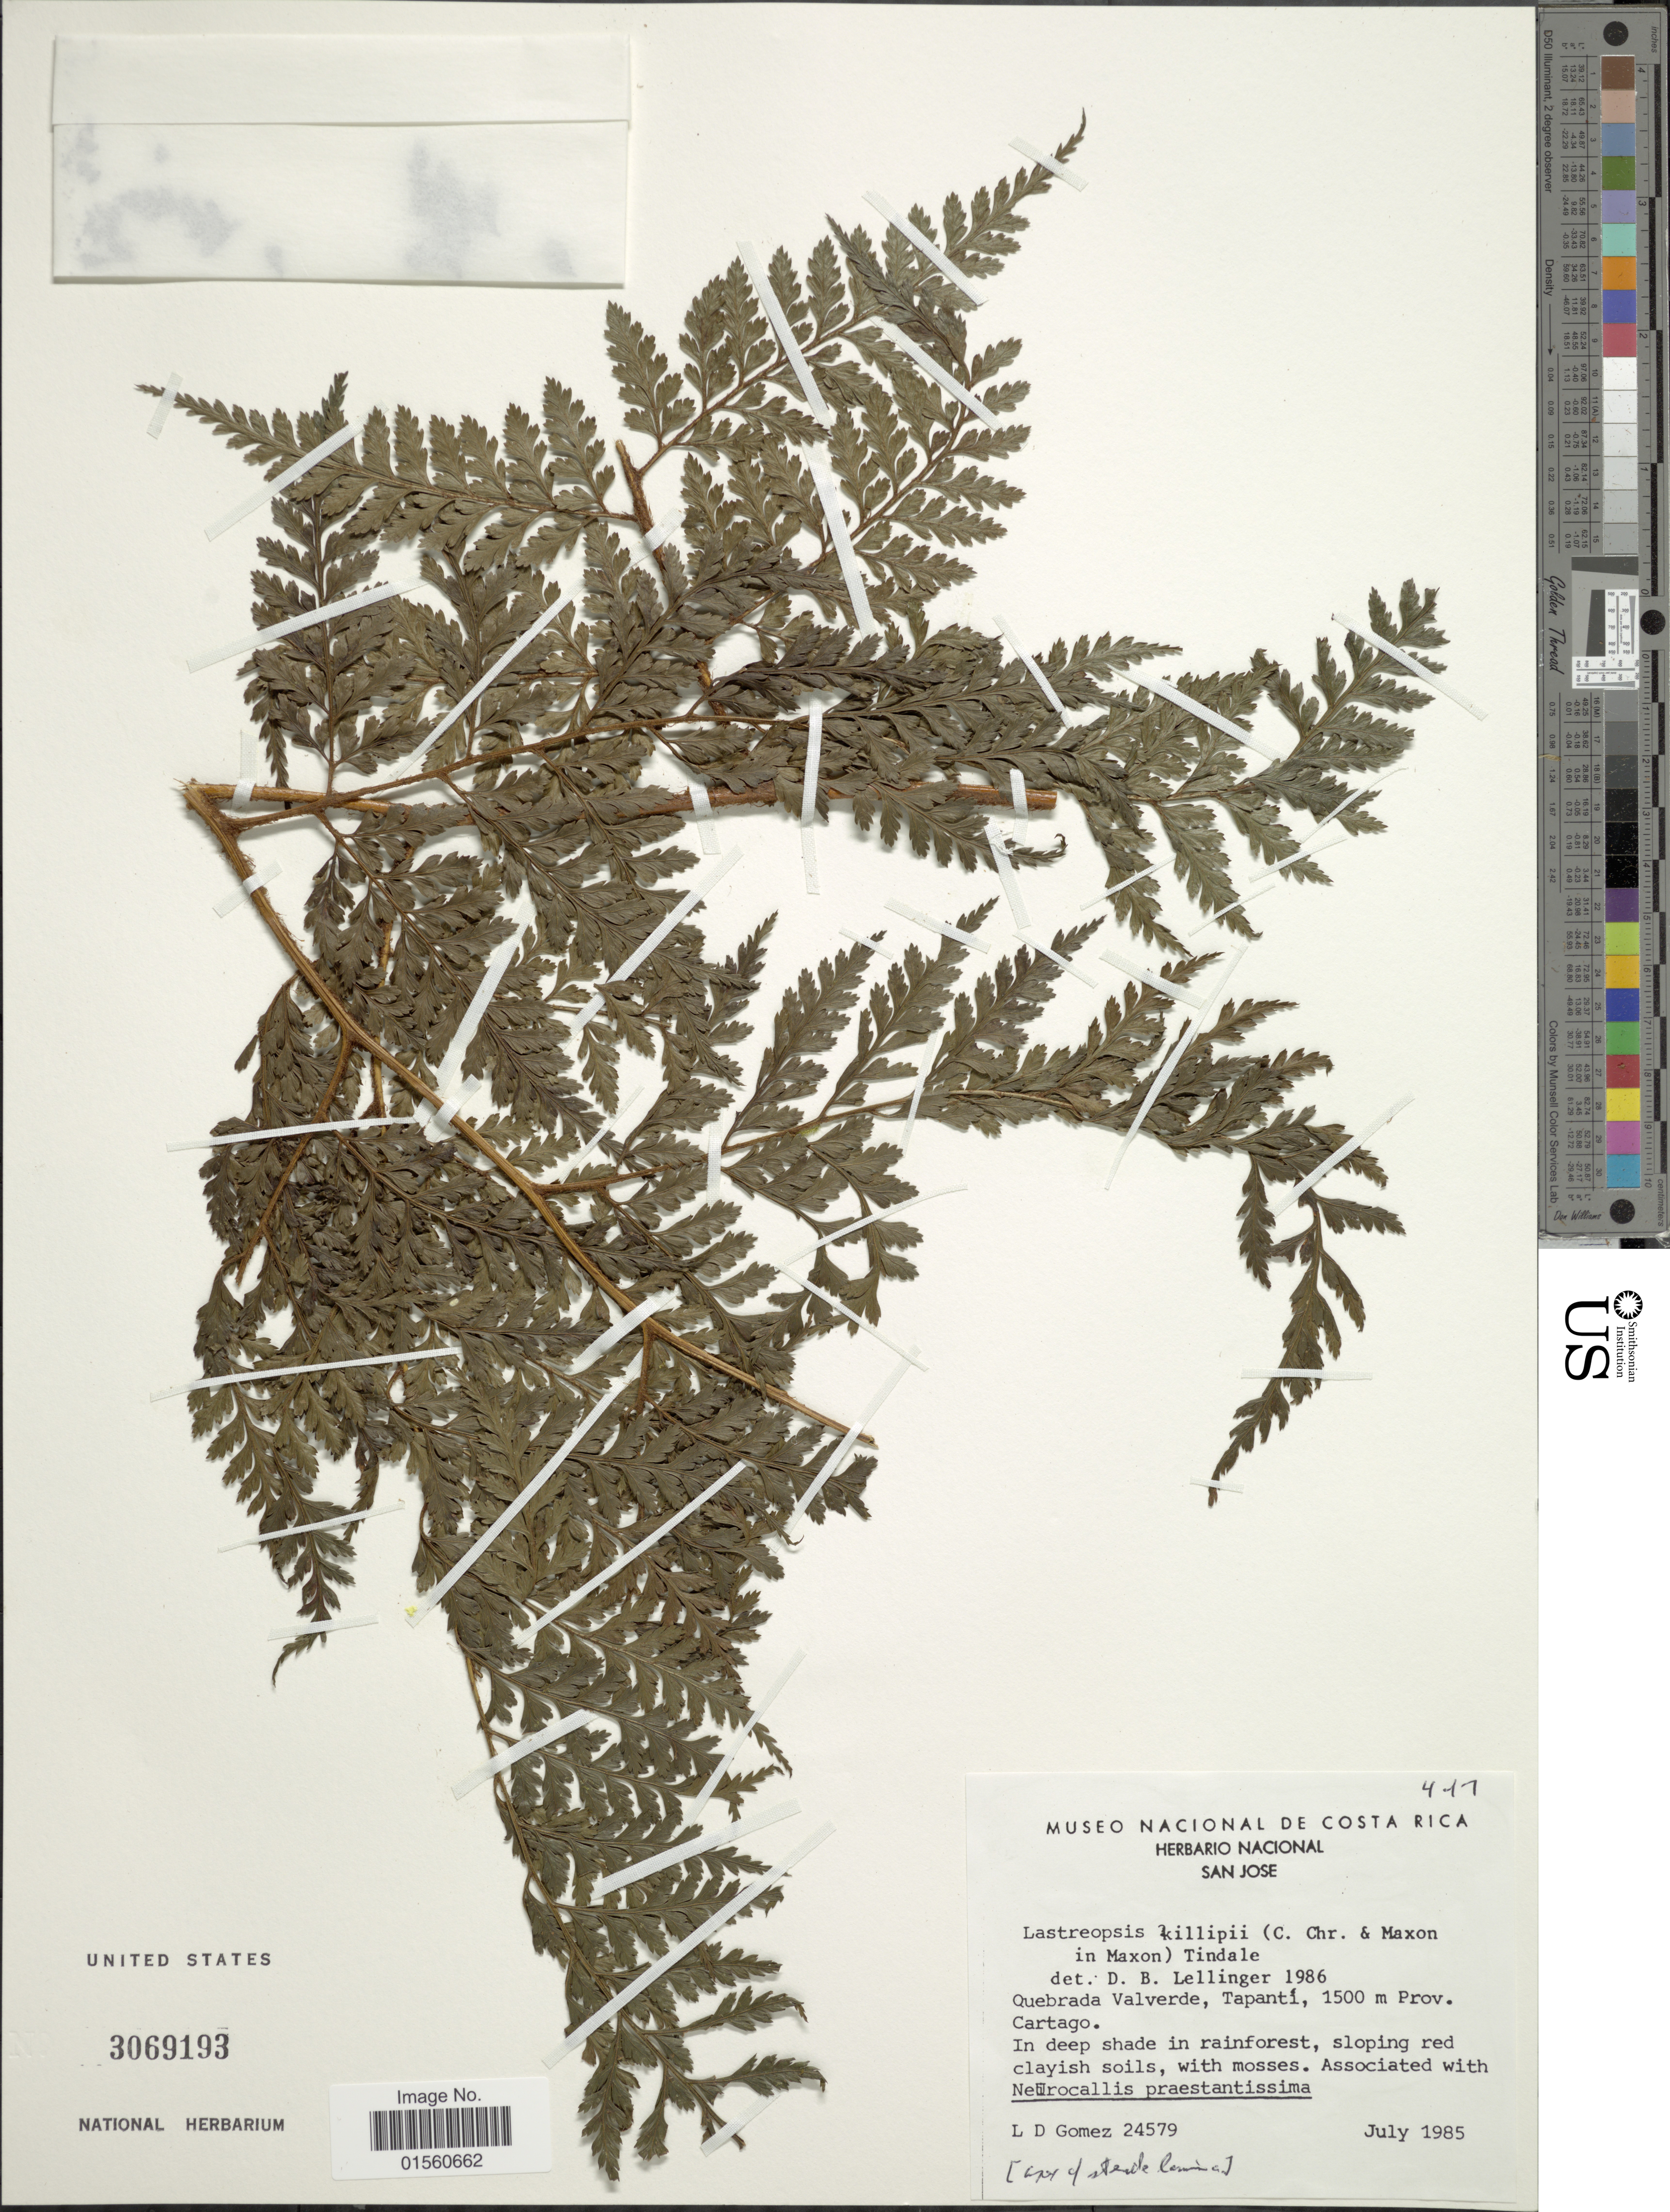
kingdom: Plantae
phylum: Tracheophyta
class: Polypodiopsida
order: Polypodiales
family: Dryopteridaceae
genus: Lastreopsis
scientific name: Lastreopsis killipii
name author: (C. Chr. & Maxon) Tindale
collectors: L. Gomez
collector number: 24579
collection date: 1985-07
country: Costa Rica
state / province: Cartago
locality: Quebrada Valverde, Tapanti, Prov. Cartago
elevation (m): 1500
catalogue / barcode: US 3069193